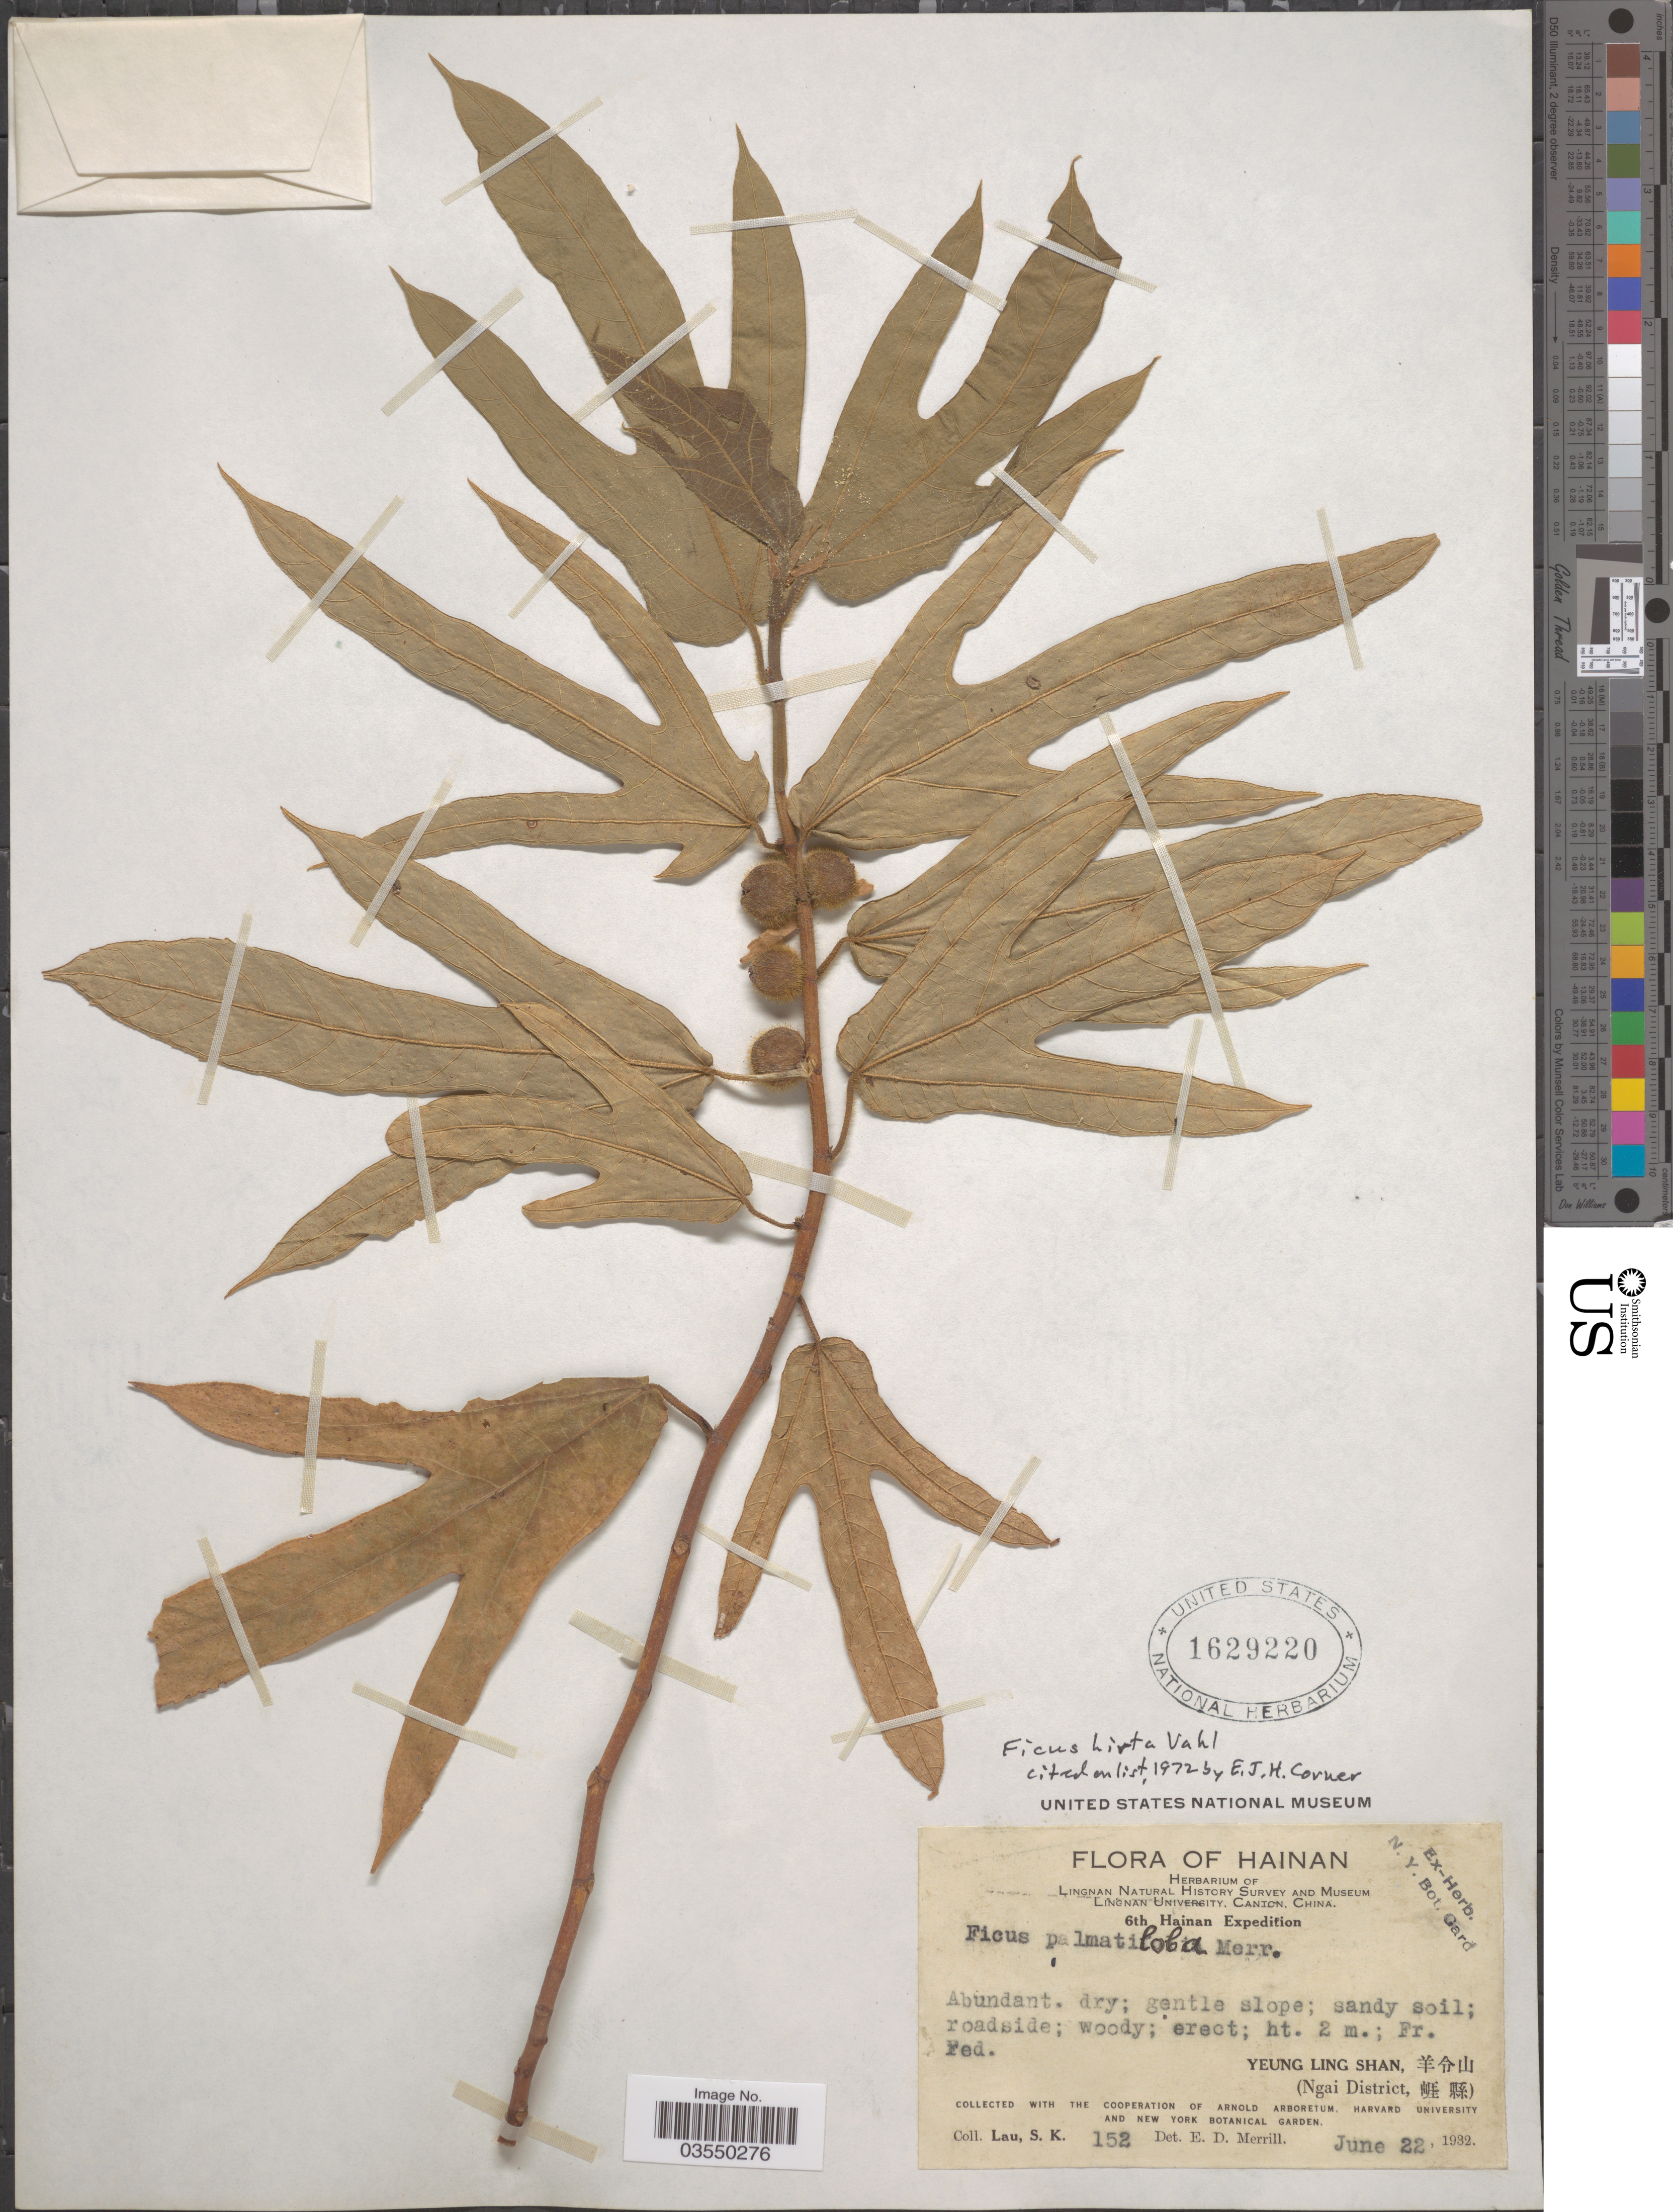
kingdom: Plantae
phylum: Tracheophyta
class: Magnoliopsida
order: Rosales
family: Moraceae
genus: Ficus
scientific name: Ficus hirta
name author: Vahl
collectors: S. K. Lau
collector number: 152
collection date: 1932-06-22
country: China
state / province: Hainan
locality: Yeung Ling Shan. (Ngai District).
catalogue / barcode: US 1629220